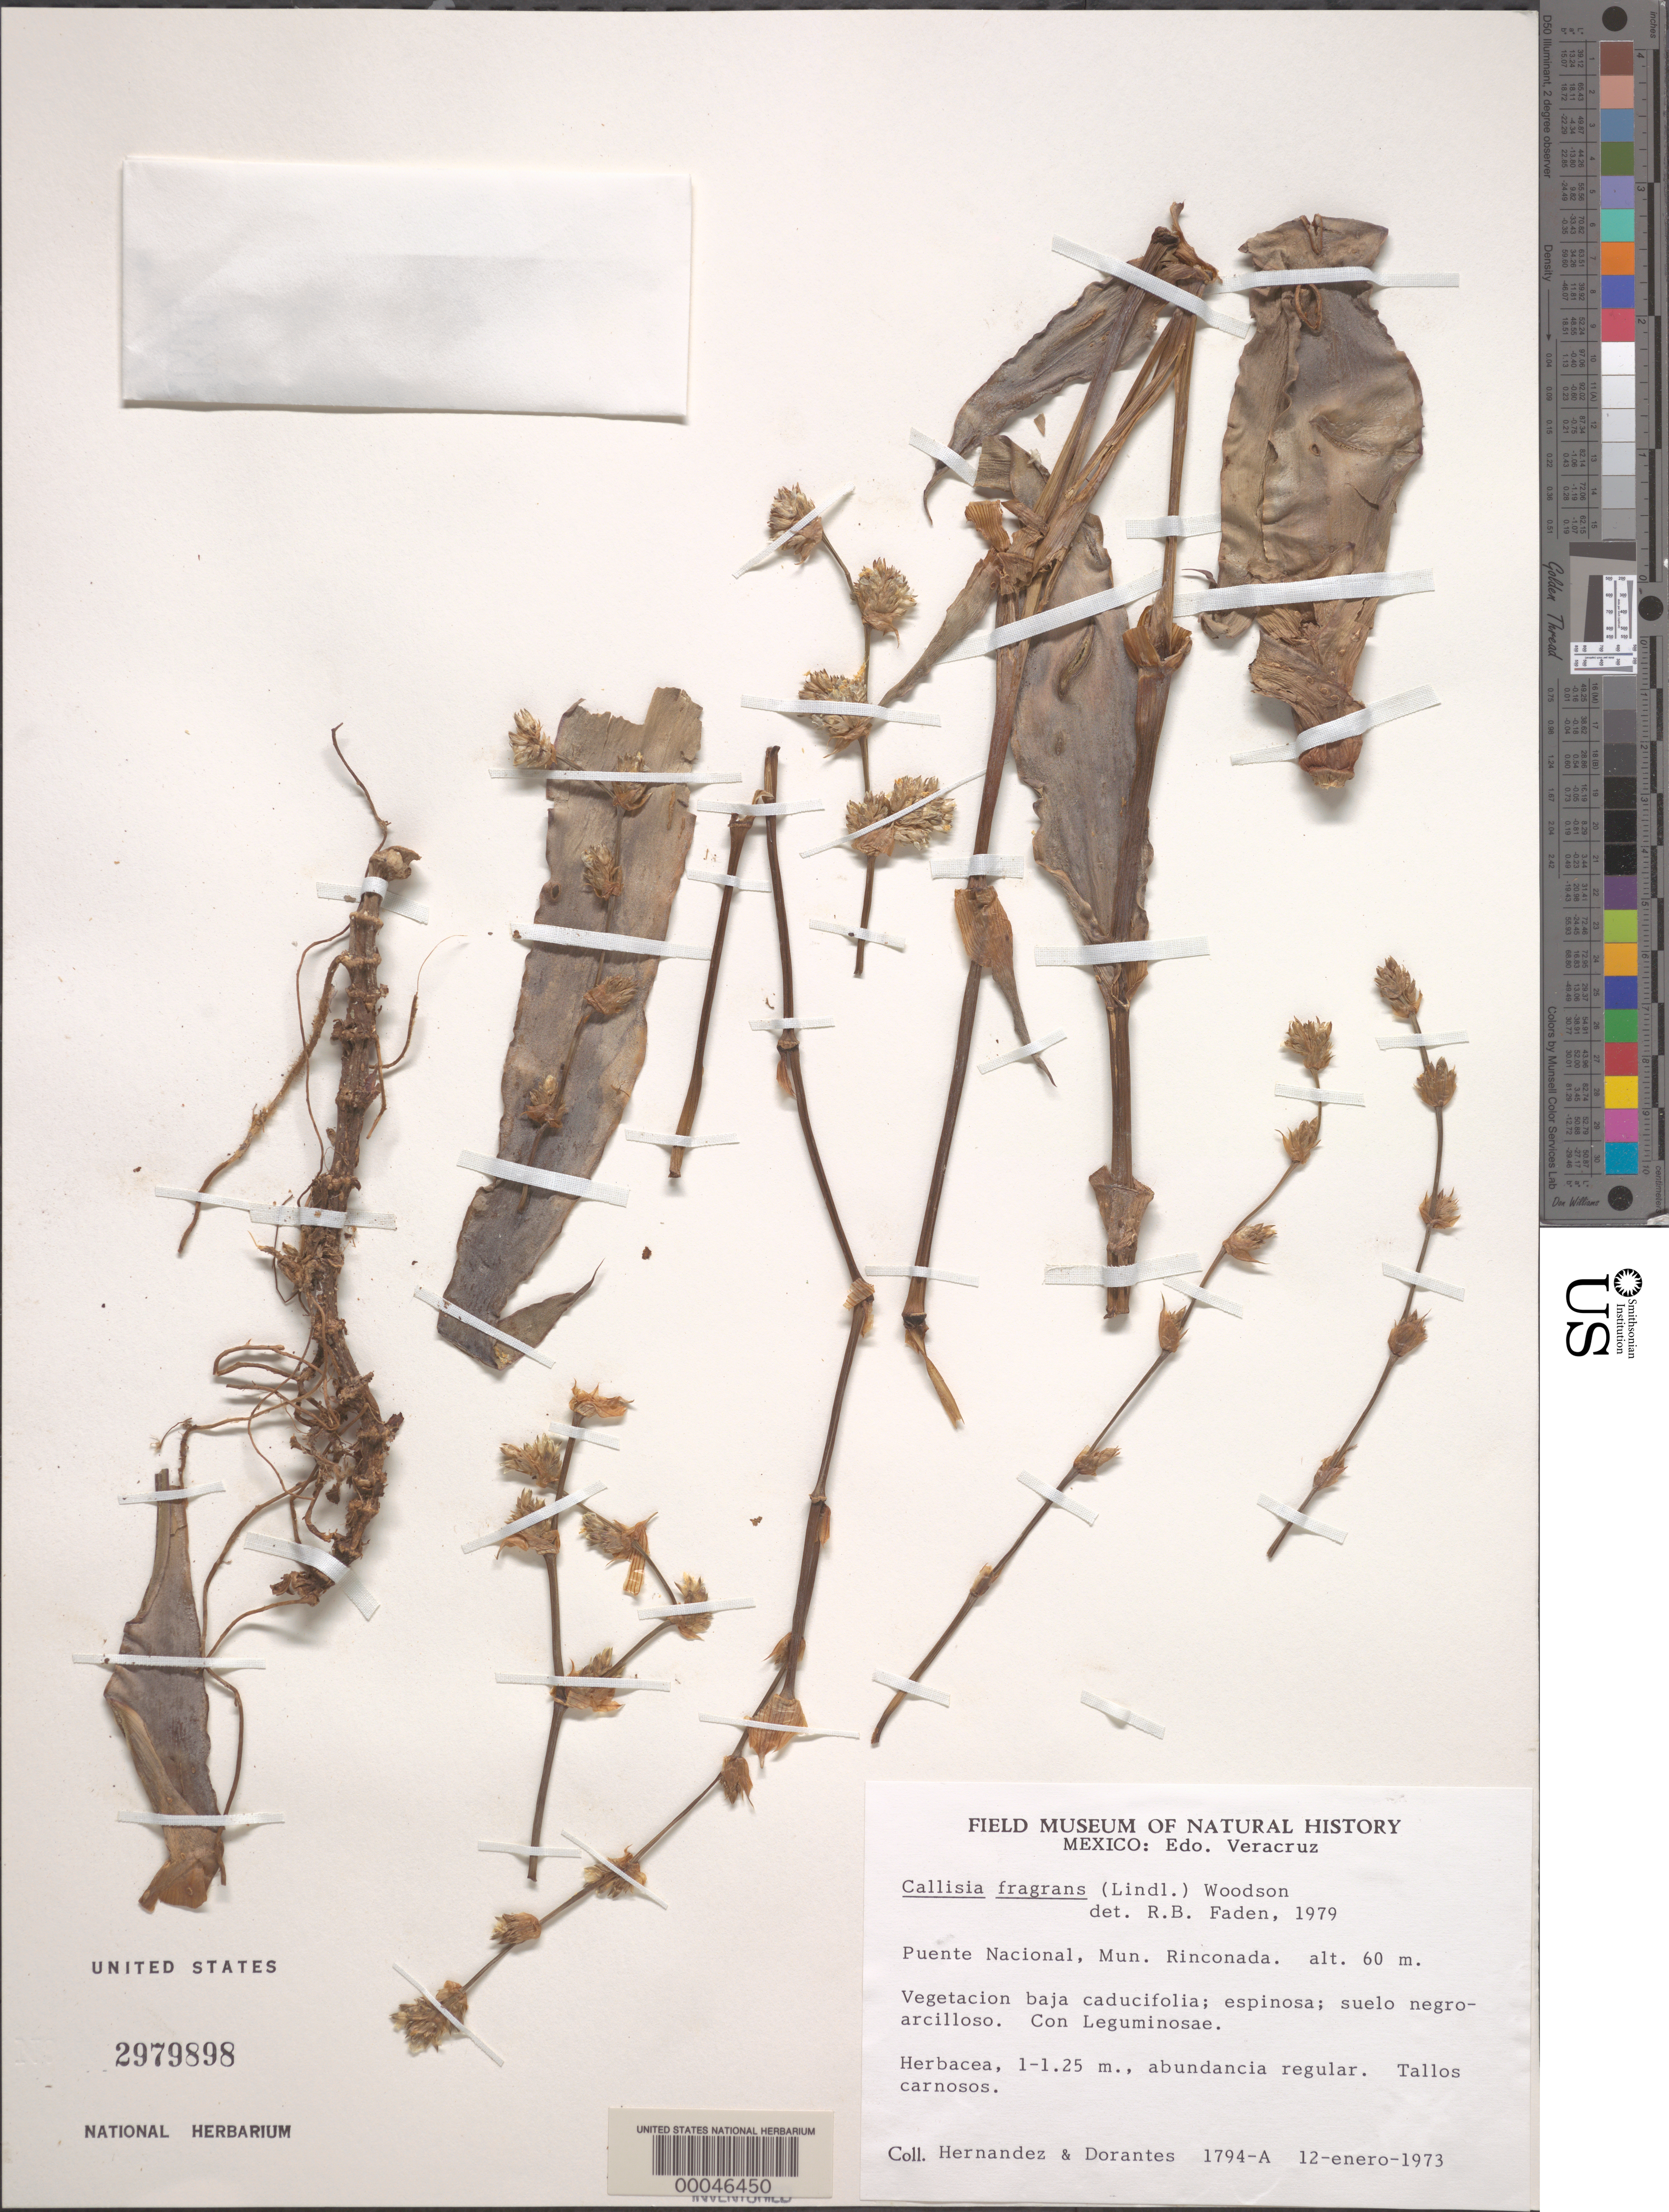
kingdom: Plantae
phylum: Tracheophyta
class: Liliopsida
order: Commelinales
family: Commelinaceae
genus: Callisia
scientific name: Callisia fragrans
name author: (Lindl.) Woodson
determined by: Faden, Robert B., (US), Smithsonian Institution - National Museum of Natural History (UNITED STATES)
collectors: -- Hernandez & J. Dorantes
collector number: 1794-a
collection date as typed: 12 Jan 1973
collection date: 1973-01-12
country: Mexico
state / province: Veracruz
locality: Rinconada mun. (?), puente nacional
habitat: Black sandy soil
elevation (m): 60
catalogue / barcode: US 2979898